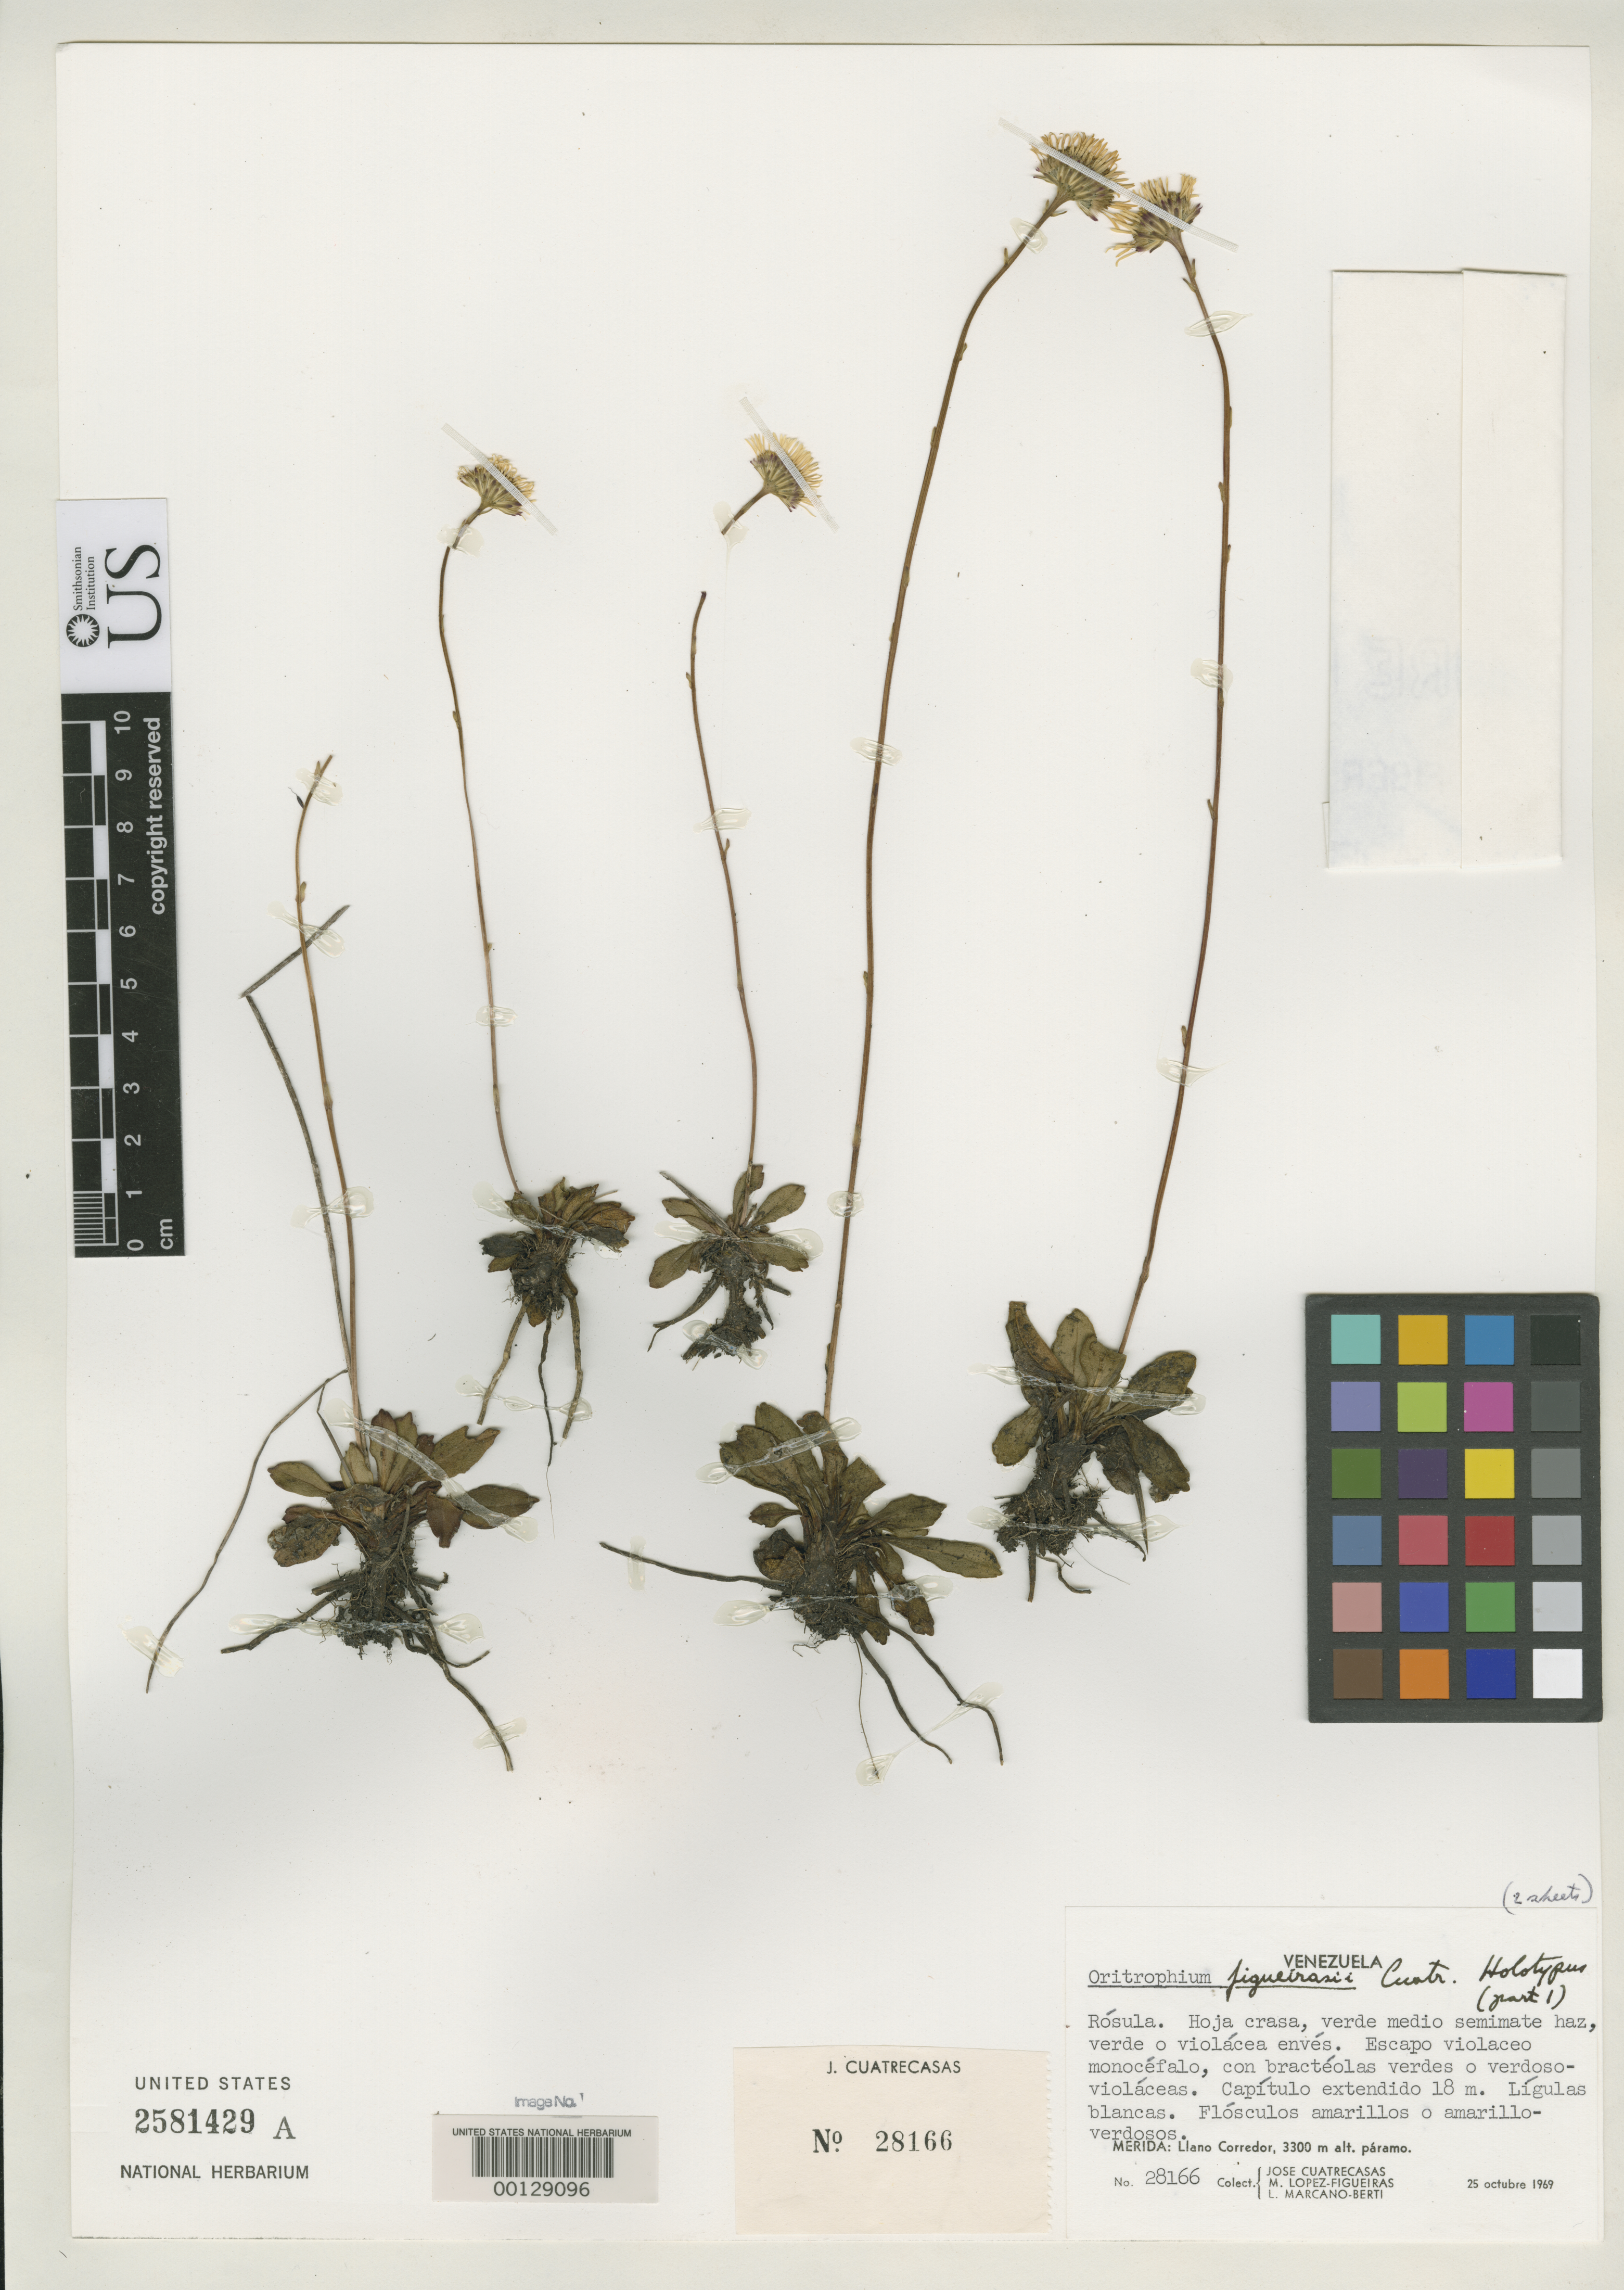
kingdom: Plantae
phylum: Tracheophyta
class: Magnoliopsida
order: Asterales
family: Asteraceae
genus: Oritrophium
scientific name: Oritrophium figueirasii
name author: Cuatrec.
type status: Holotype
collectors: J. Cuatrecasas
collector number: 28166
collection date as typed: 25 Oct 1969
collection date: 1969-10-25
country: Venezuela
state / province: Mérida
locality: Llano Corredor.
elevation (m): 3300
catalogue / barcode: US 2581429A